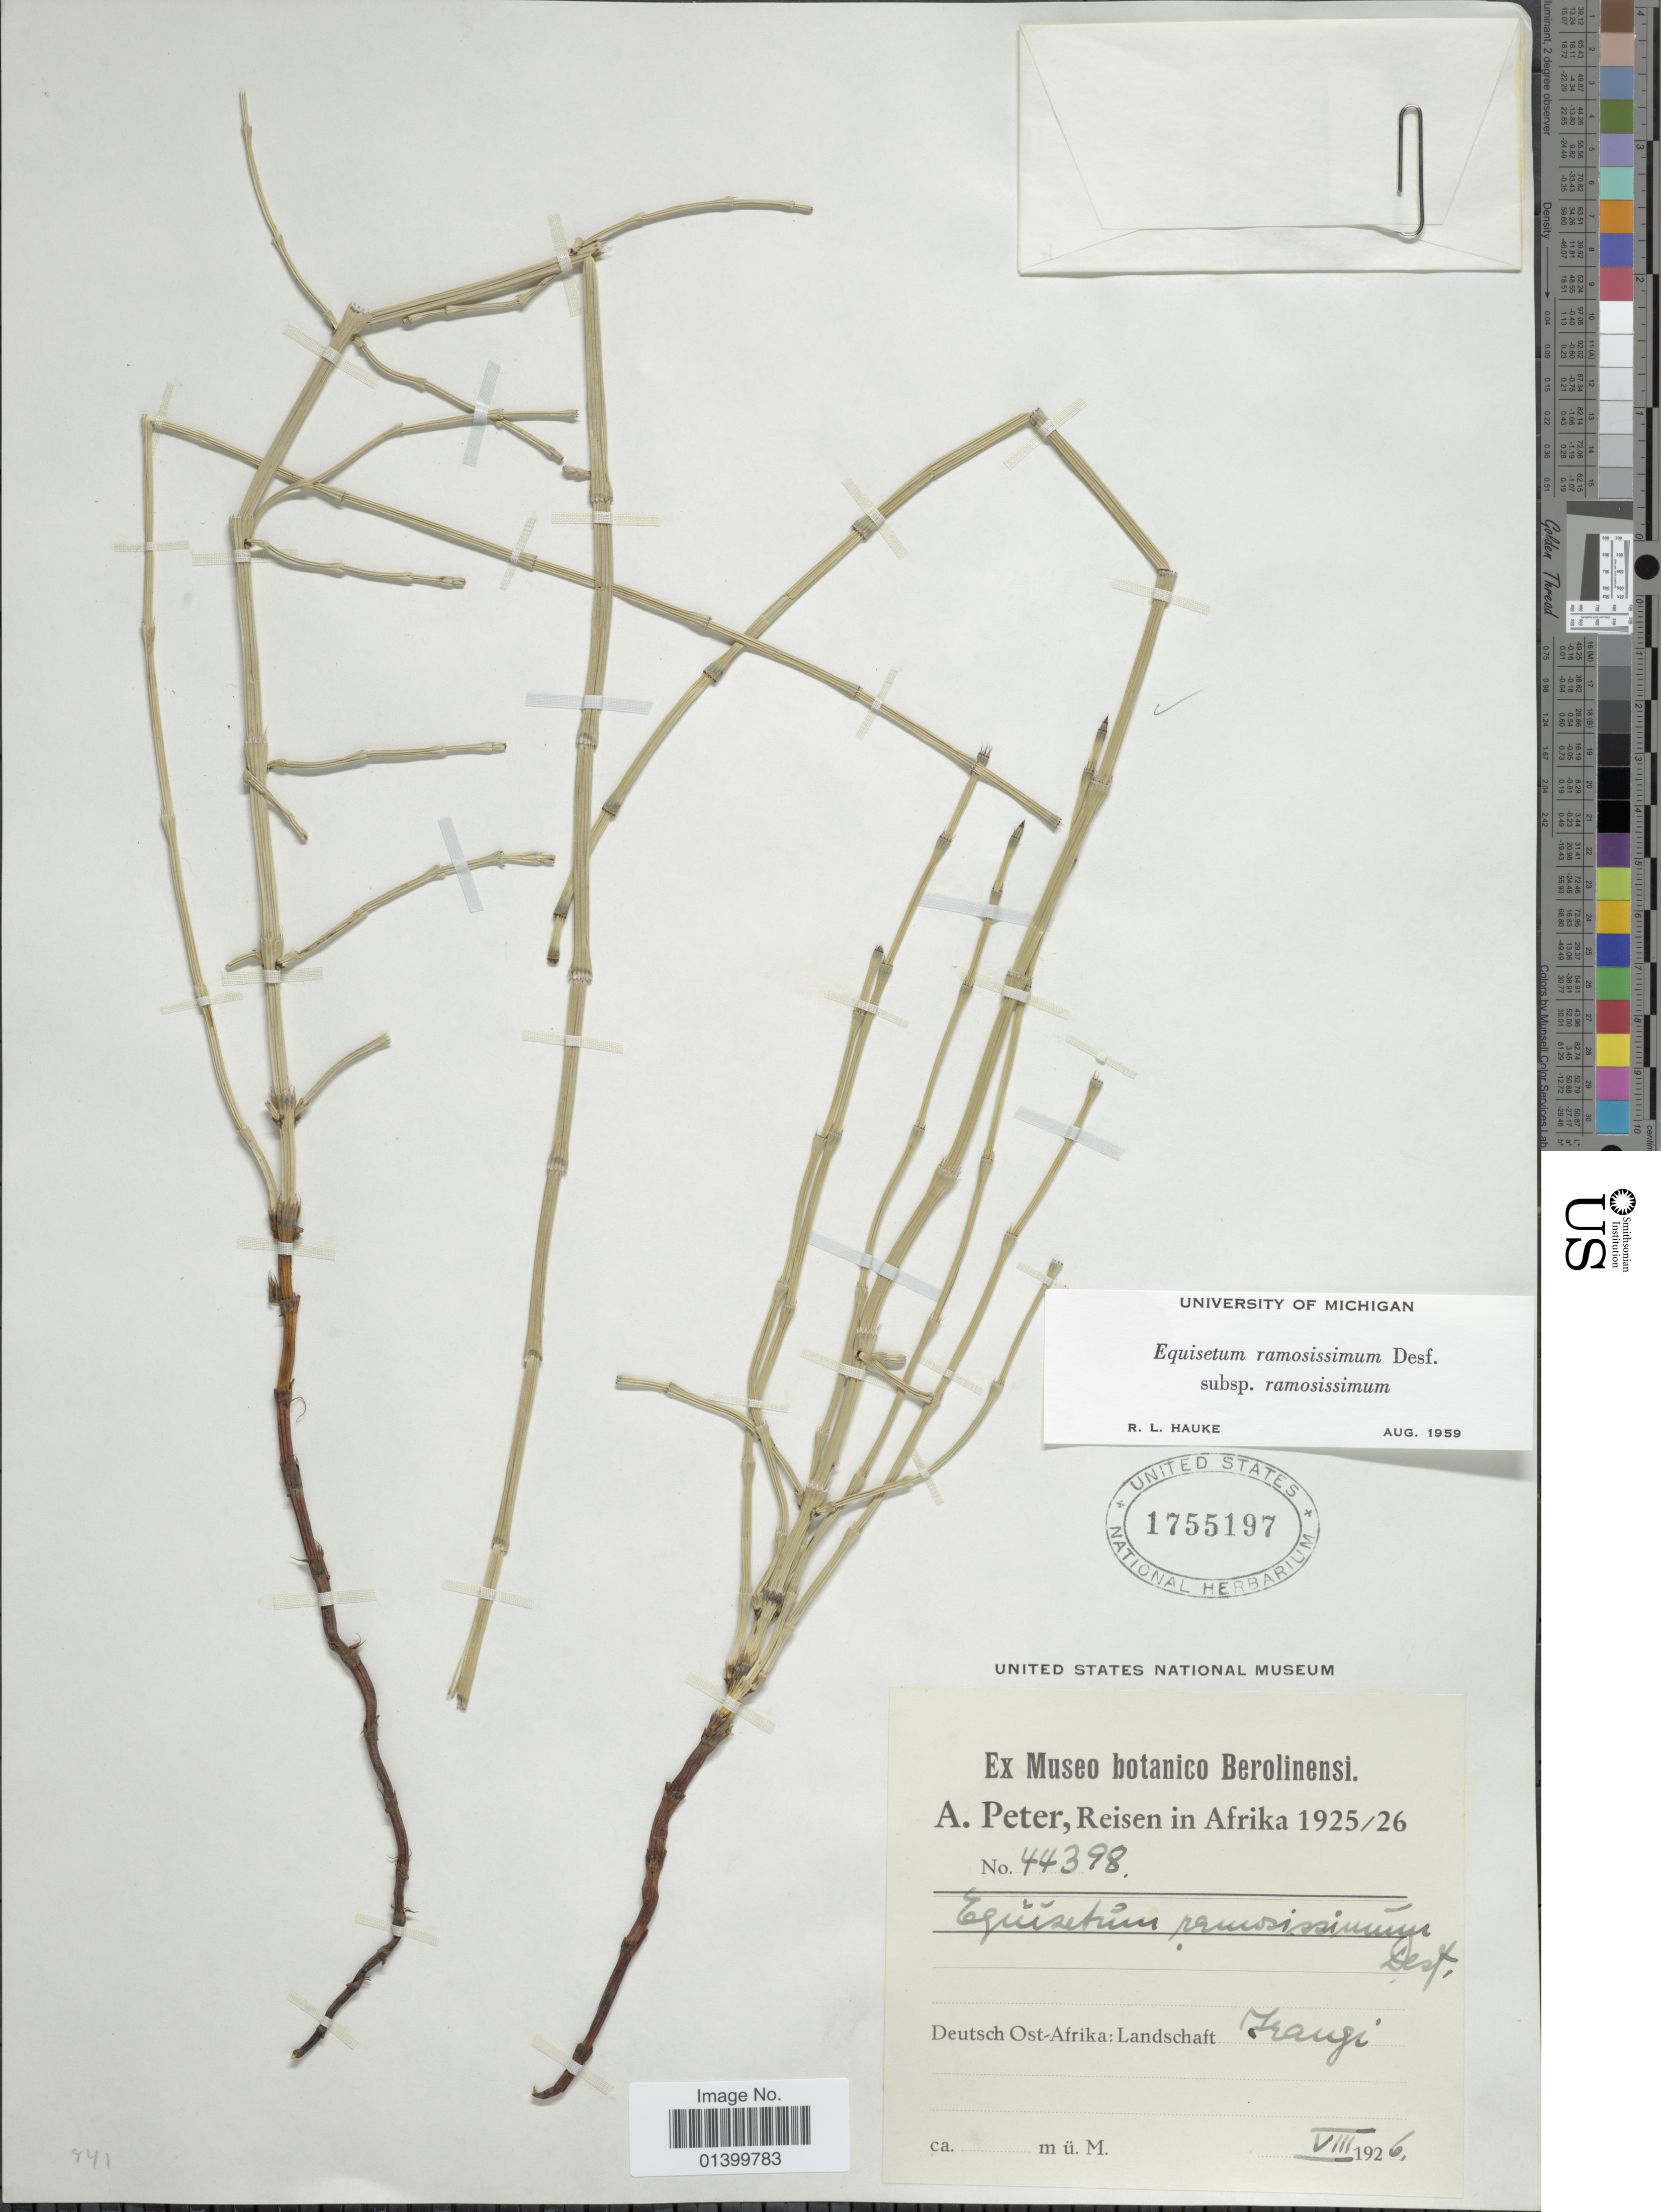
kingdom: Plantae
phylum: Tracheophyta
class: Polypodiopsida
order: Equisetales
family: Equisetaceae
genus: Equisetum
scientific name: Equisetum ramosissimum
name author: Desf.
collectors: A. Peter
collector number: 44398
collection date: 1926-08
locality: Deutsch Ost-Afrika: Landschaft Trangi [interpreted]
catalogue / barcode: US 1755197